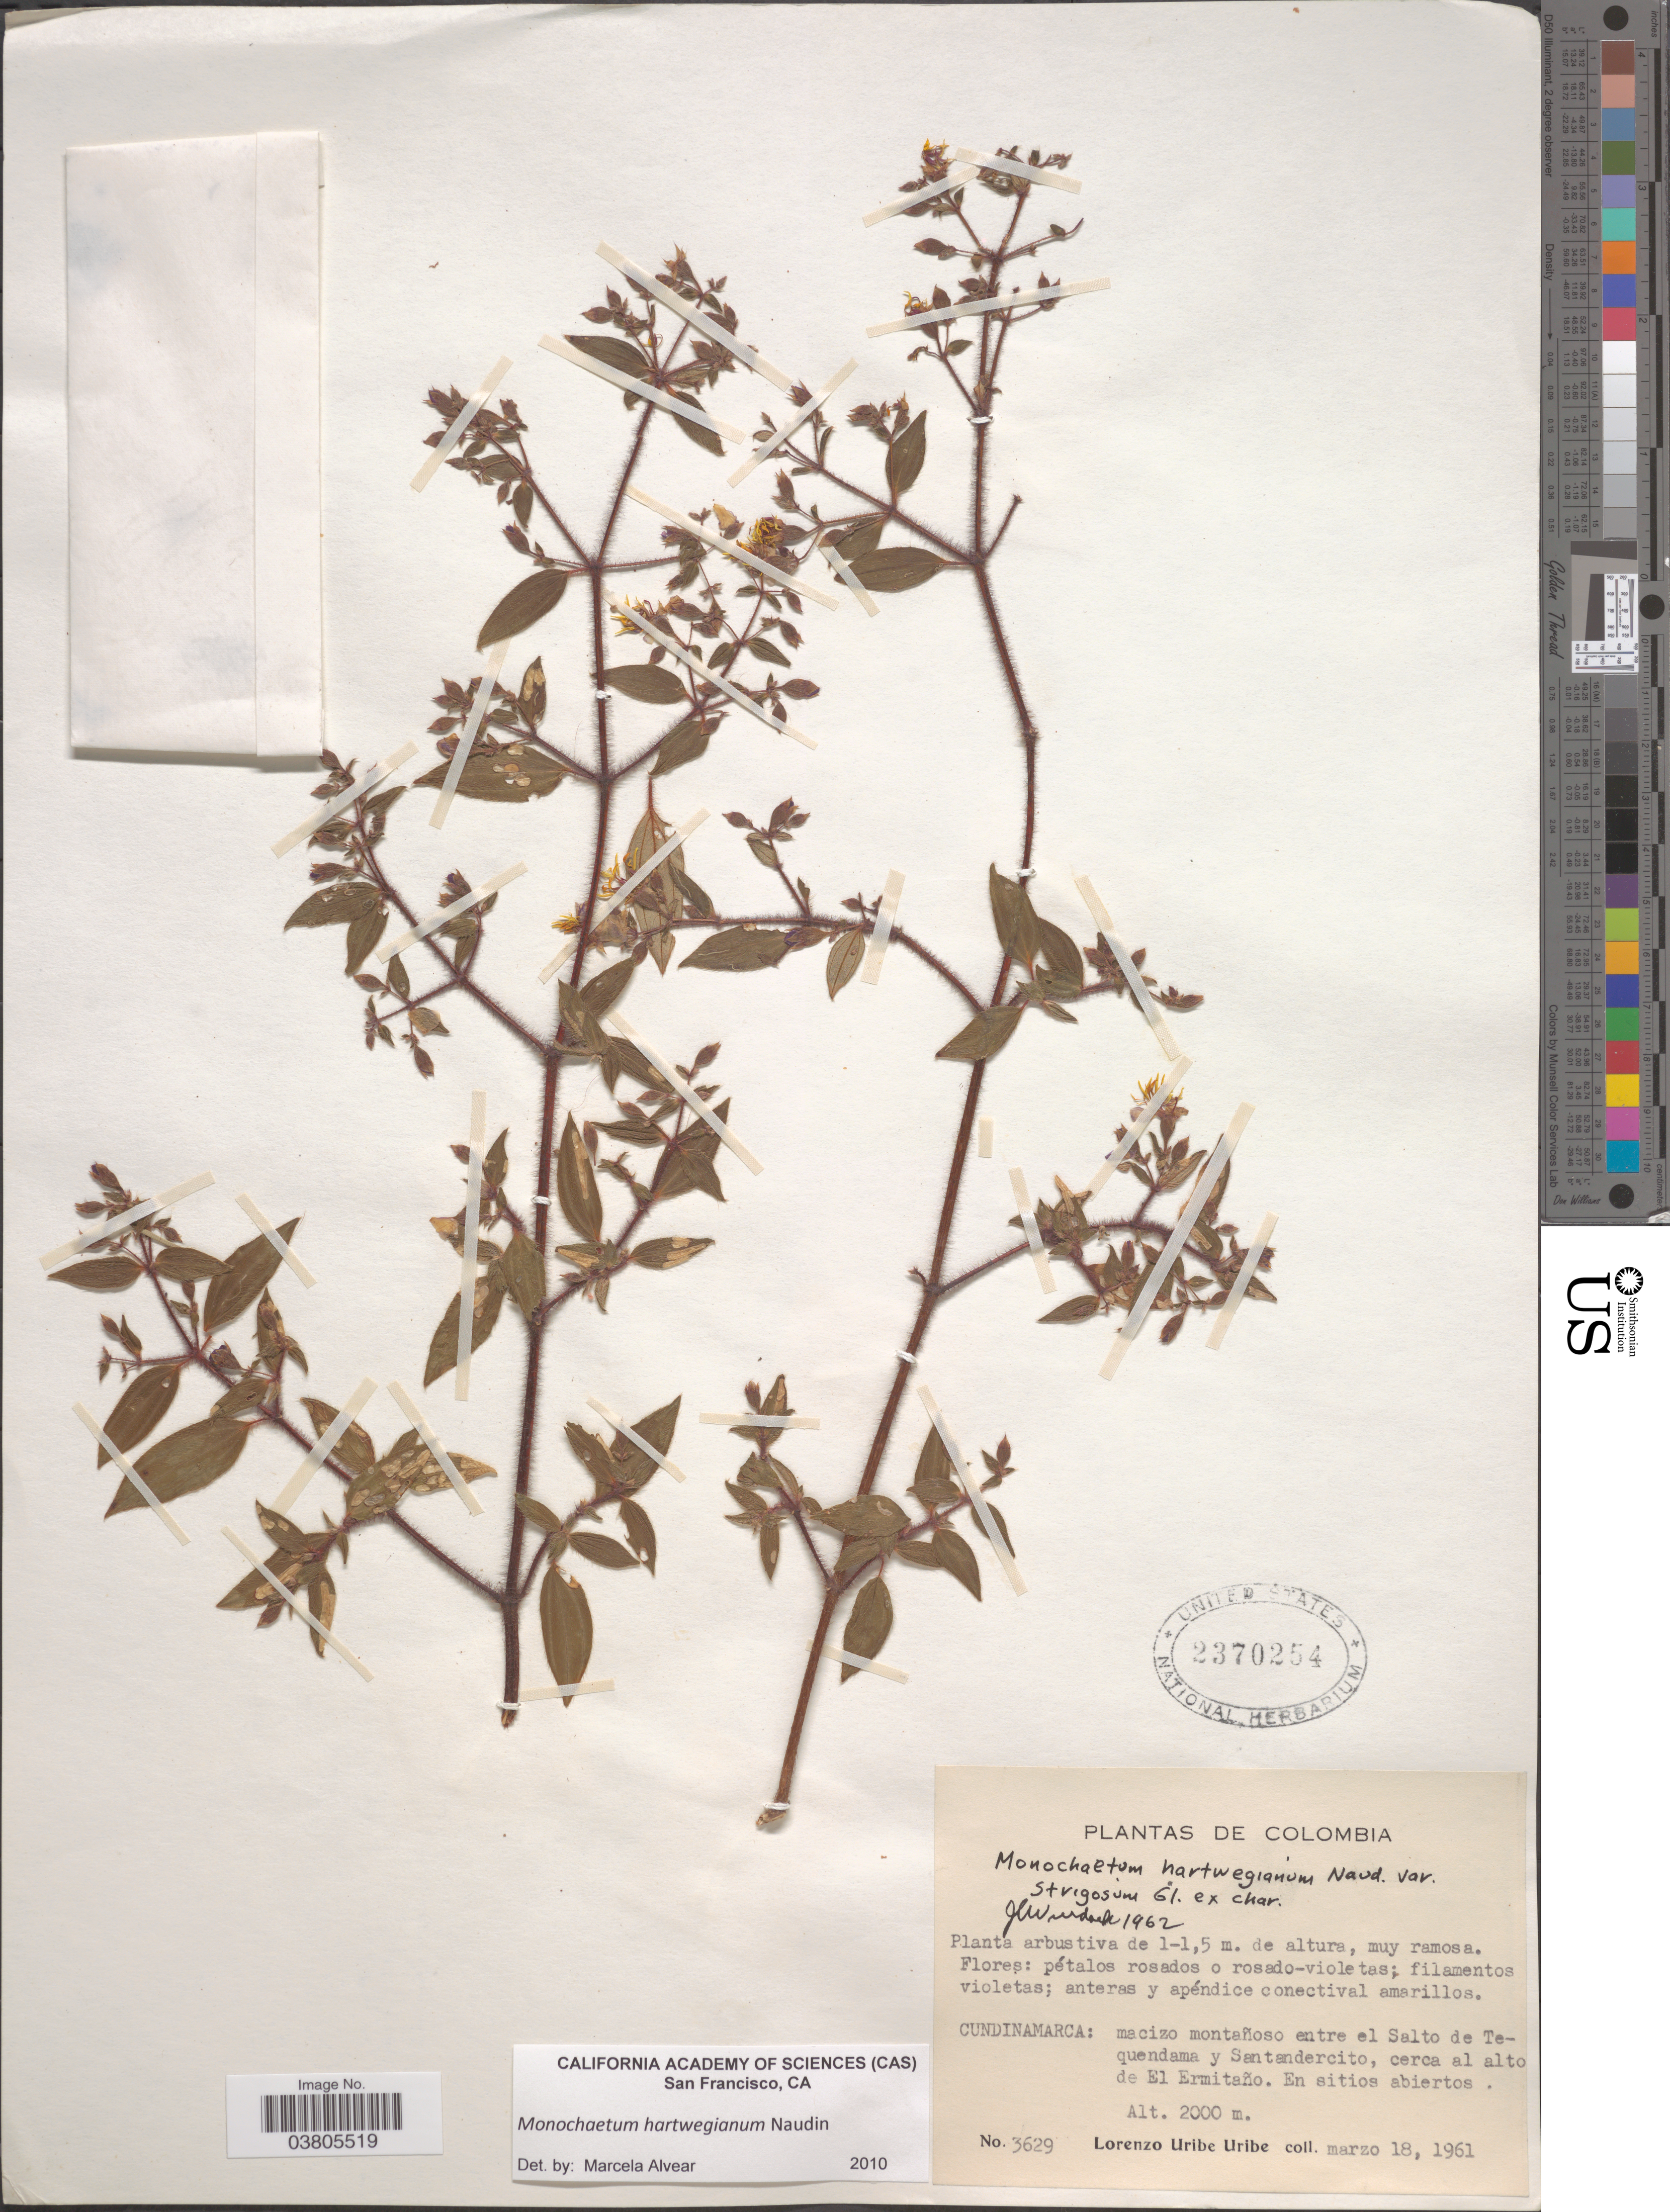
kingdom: Plantae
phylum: Tracheophyta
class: Magnoliopsida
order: Myrtales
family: Melastomataceae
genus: Monochaetum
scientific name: Monochaetum hartwegianum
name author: Naudin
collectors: L. Uribe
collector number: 3629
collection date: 1961-03-18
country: Colombia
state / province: Cundinamarca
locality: Macizo montañoso entre el Salto de Tequendam y Santandercito, cerca al alto de El Ermitaño. En sitios abiertos.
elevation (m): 2000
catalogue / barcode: US 2370254